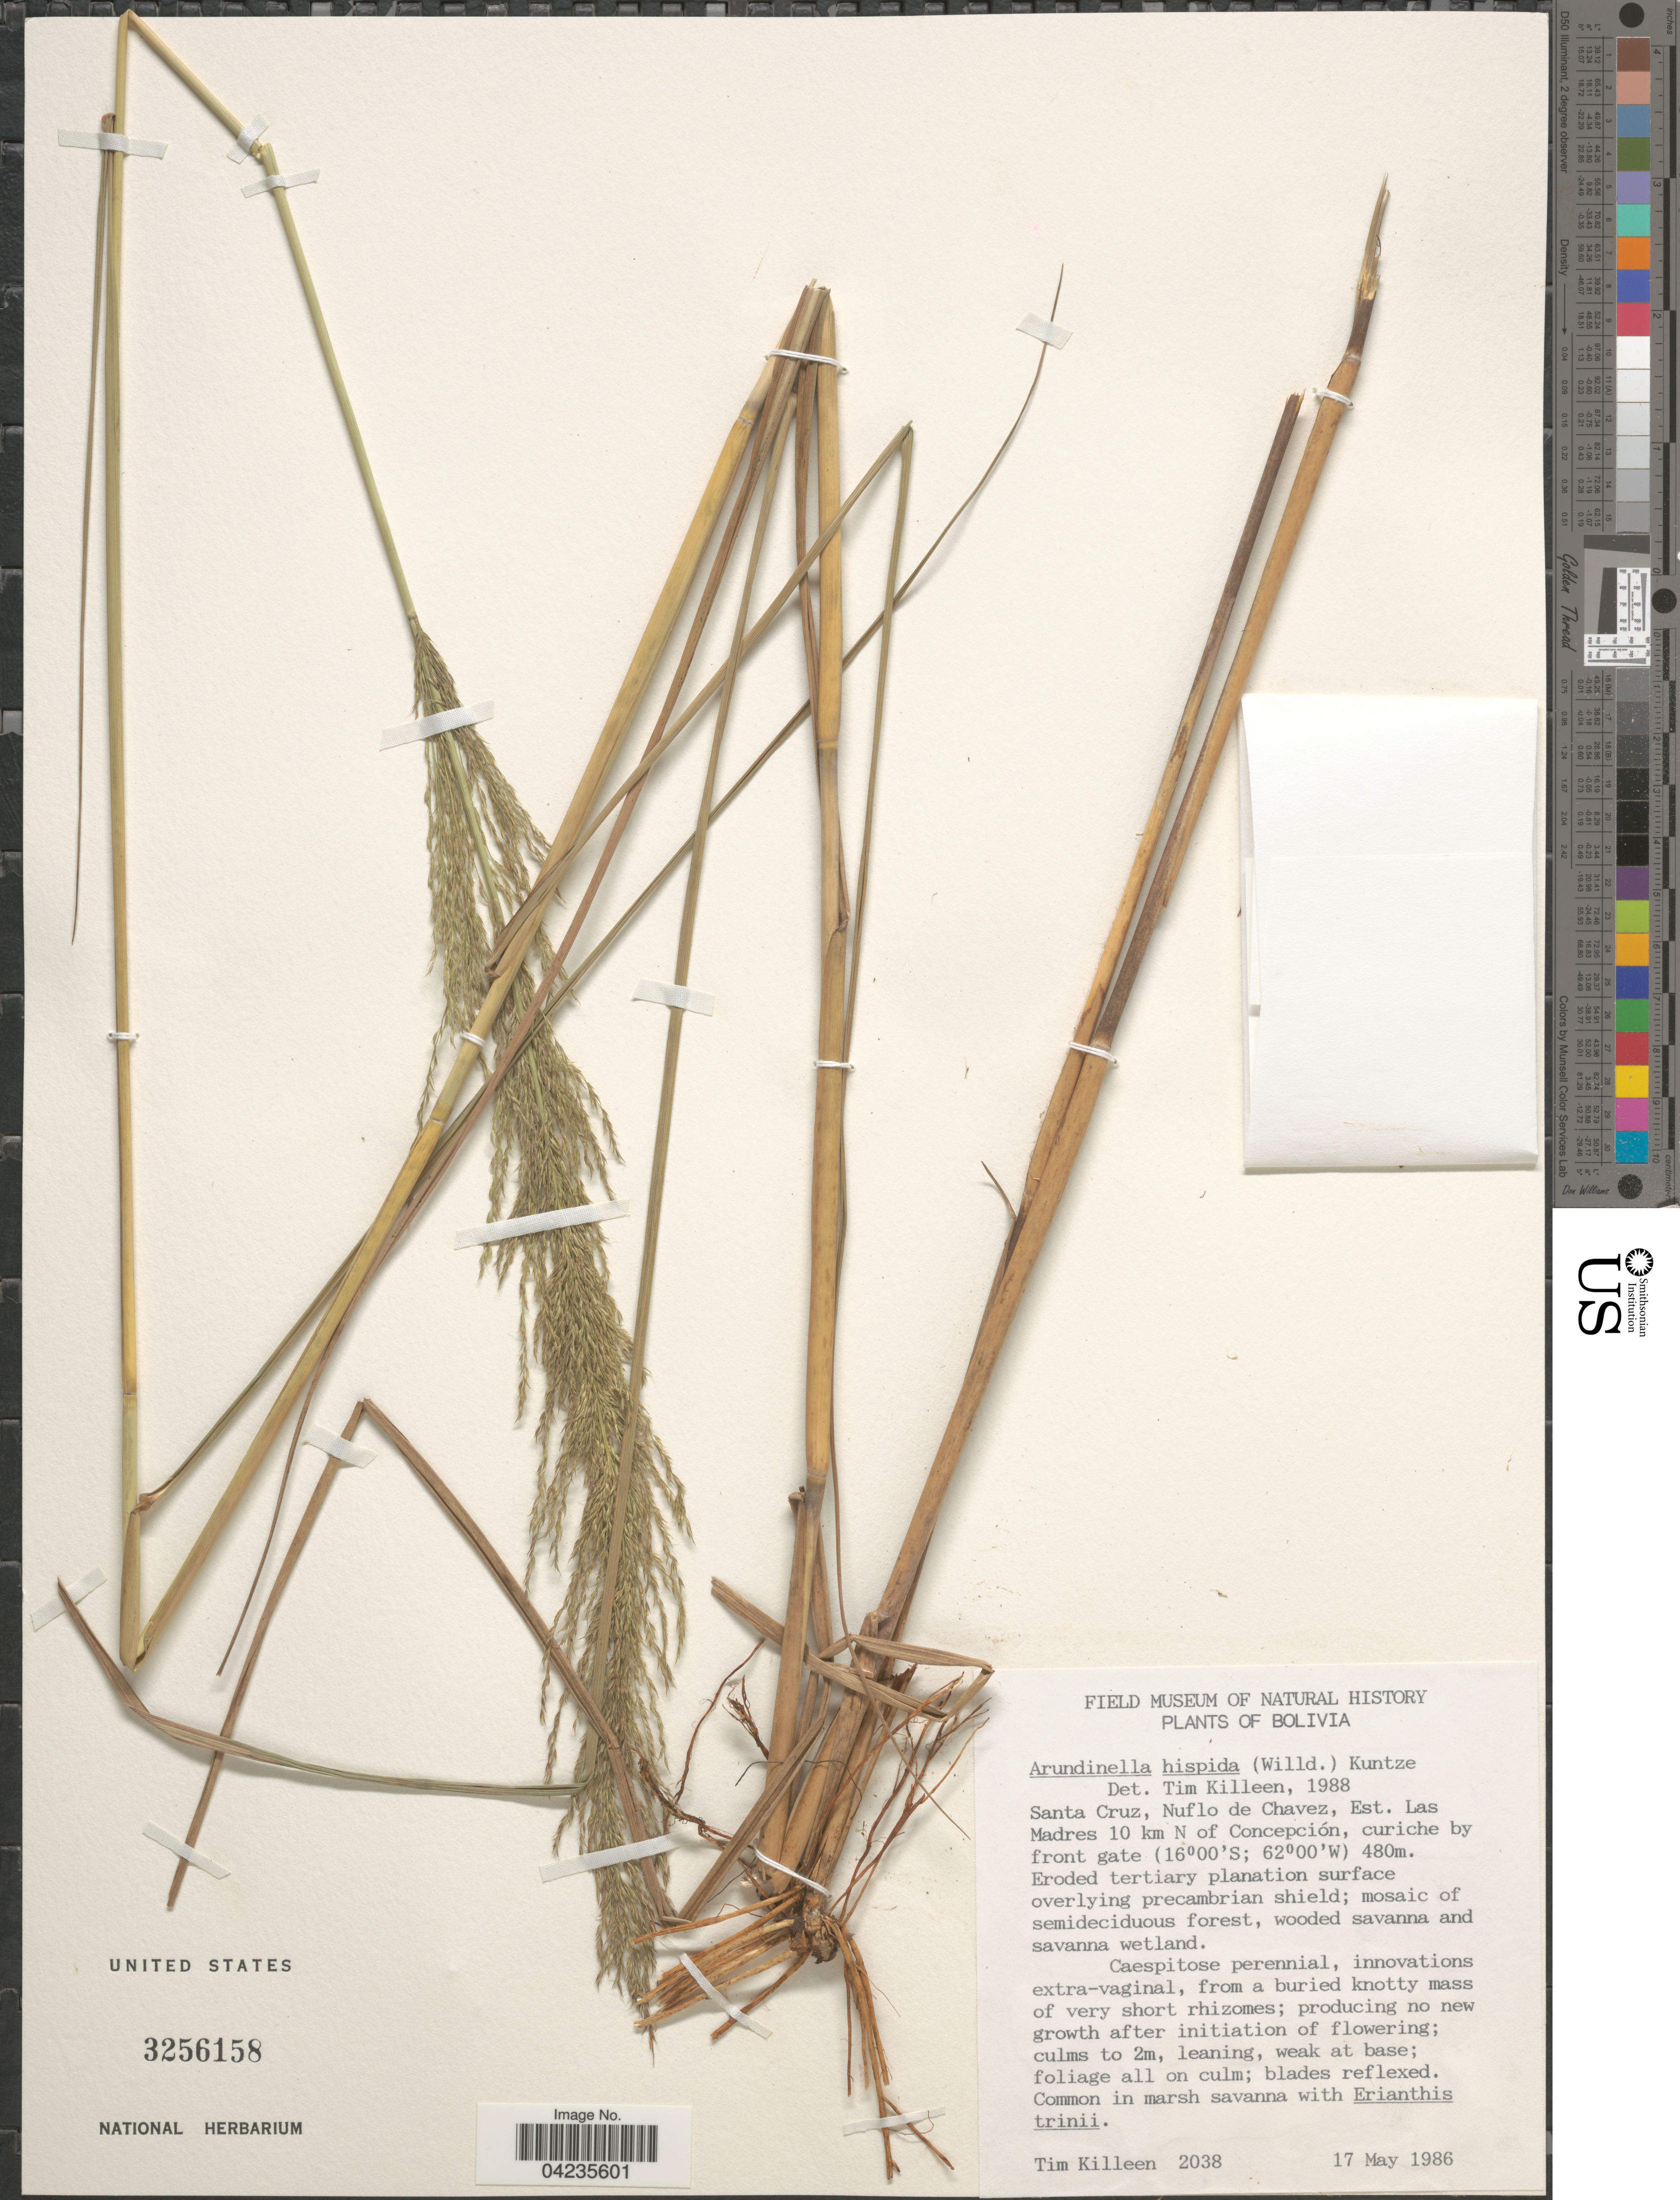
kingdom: Plantae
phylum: Tracheophyta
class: Liliopsida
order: Poales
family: Poaceae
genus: Arundinella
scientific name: Arundinella hispida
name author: (Humb. & Bonpl. ex Willd.) Kuntze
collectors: T. J. Killeen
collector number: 2038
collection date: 1986-05-17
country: Bolivia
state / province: Santa Cruz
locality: Santa Cruz, Nuflo de Chavez, Est. Las Madres 10 km N of Concepción, curiche by front gate.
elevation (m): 480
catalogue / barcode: US 3256158